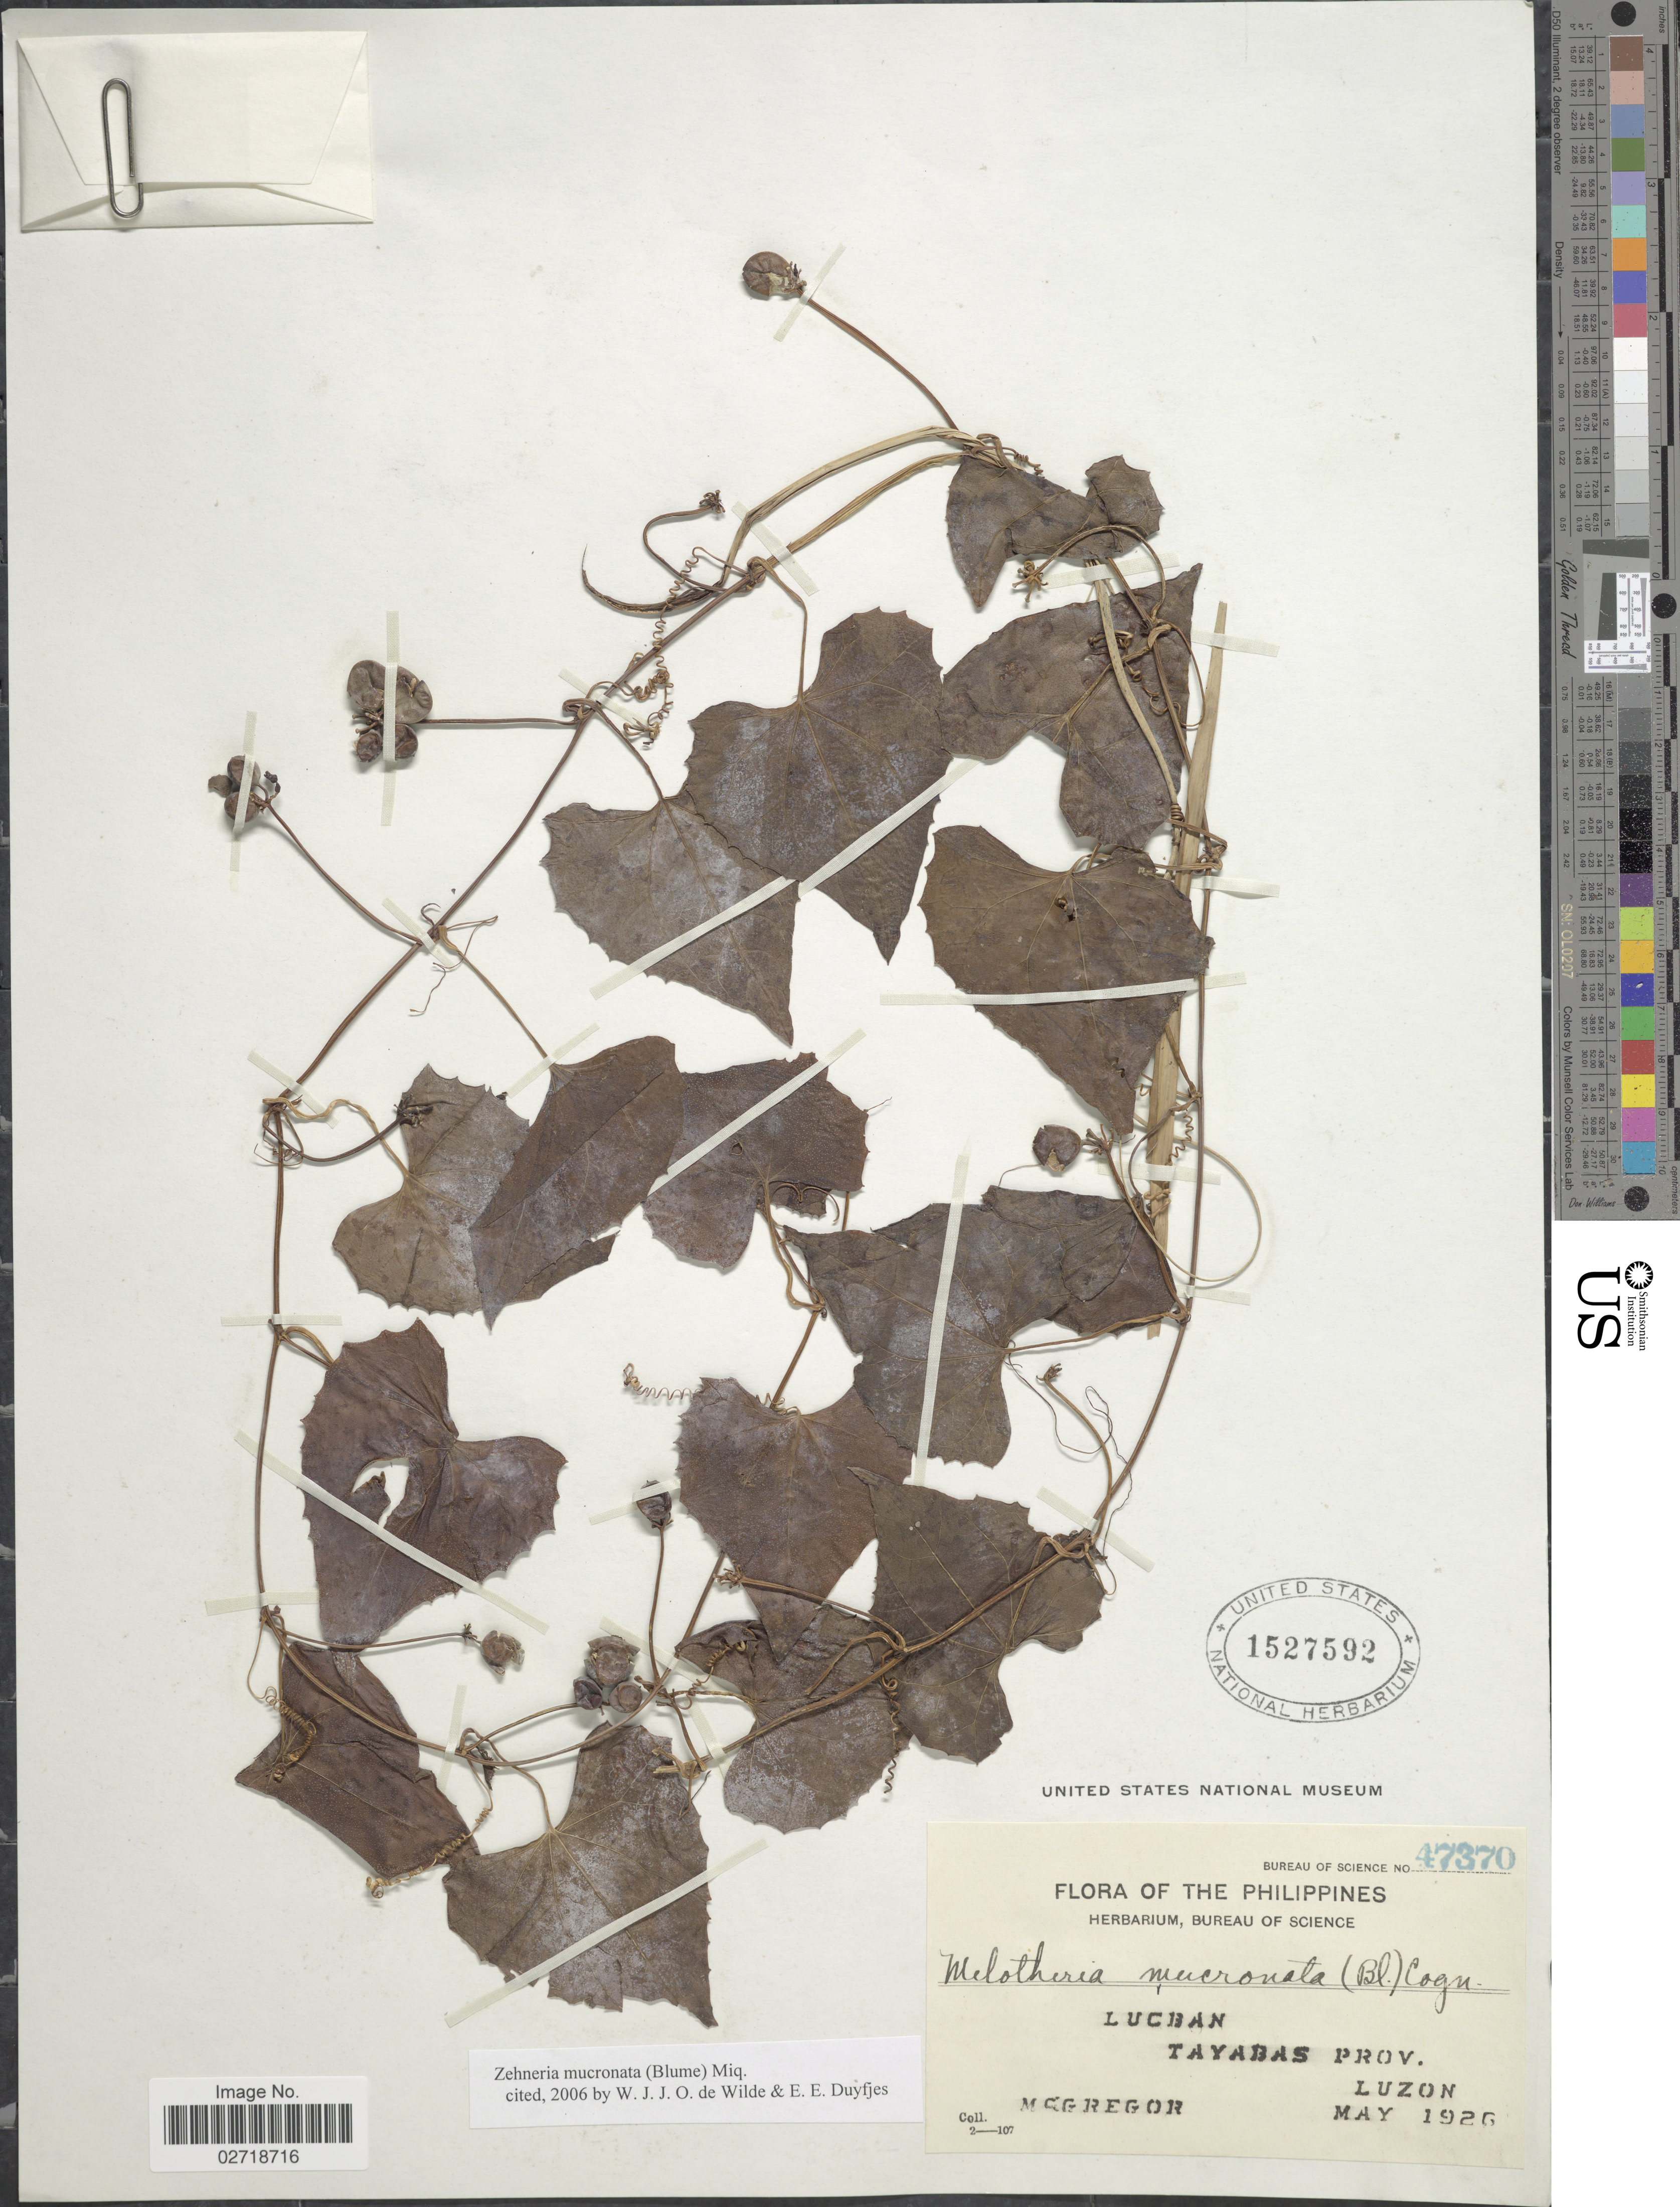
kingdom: Plantae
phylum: Tracheophyta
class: Magnoliopsida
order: Cucurbitales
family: Cucurbitaceae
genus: Zehneria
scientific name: Zehneria mucronata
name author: (Blume) Miq.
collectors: -. McGregor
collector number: Bureau of Science 47370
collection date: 1926-05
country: Philippines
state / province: Calabarzon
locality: Lucban, Tayabas Prov. Luzon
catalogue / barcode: US 1527592